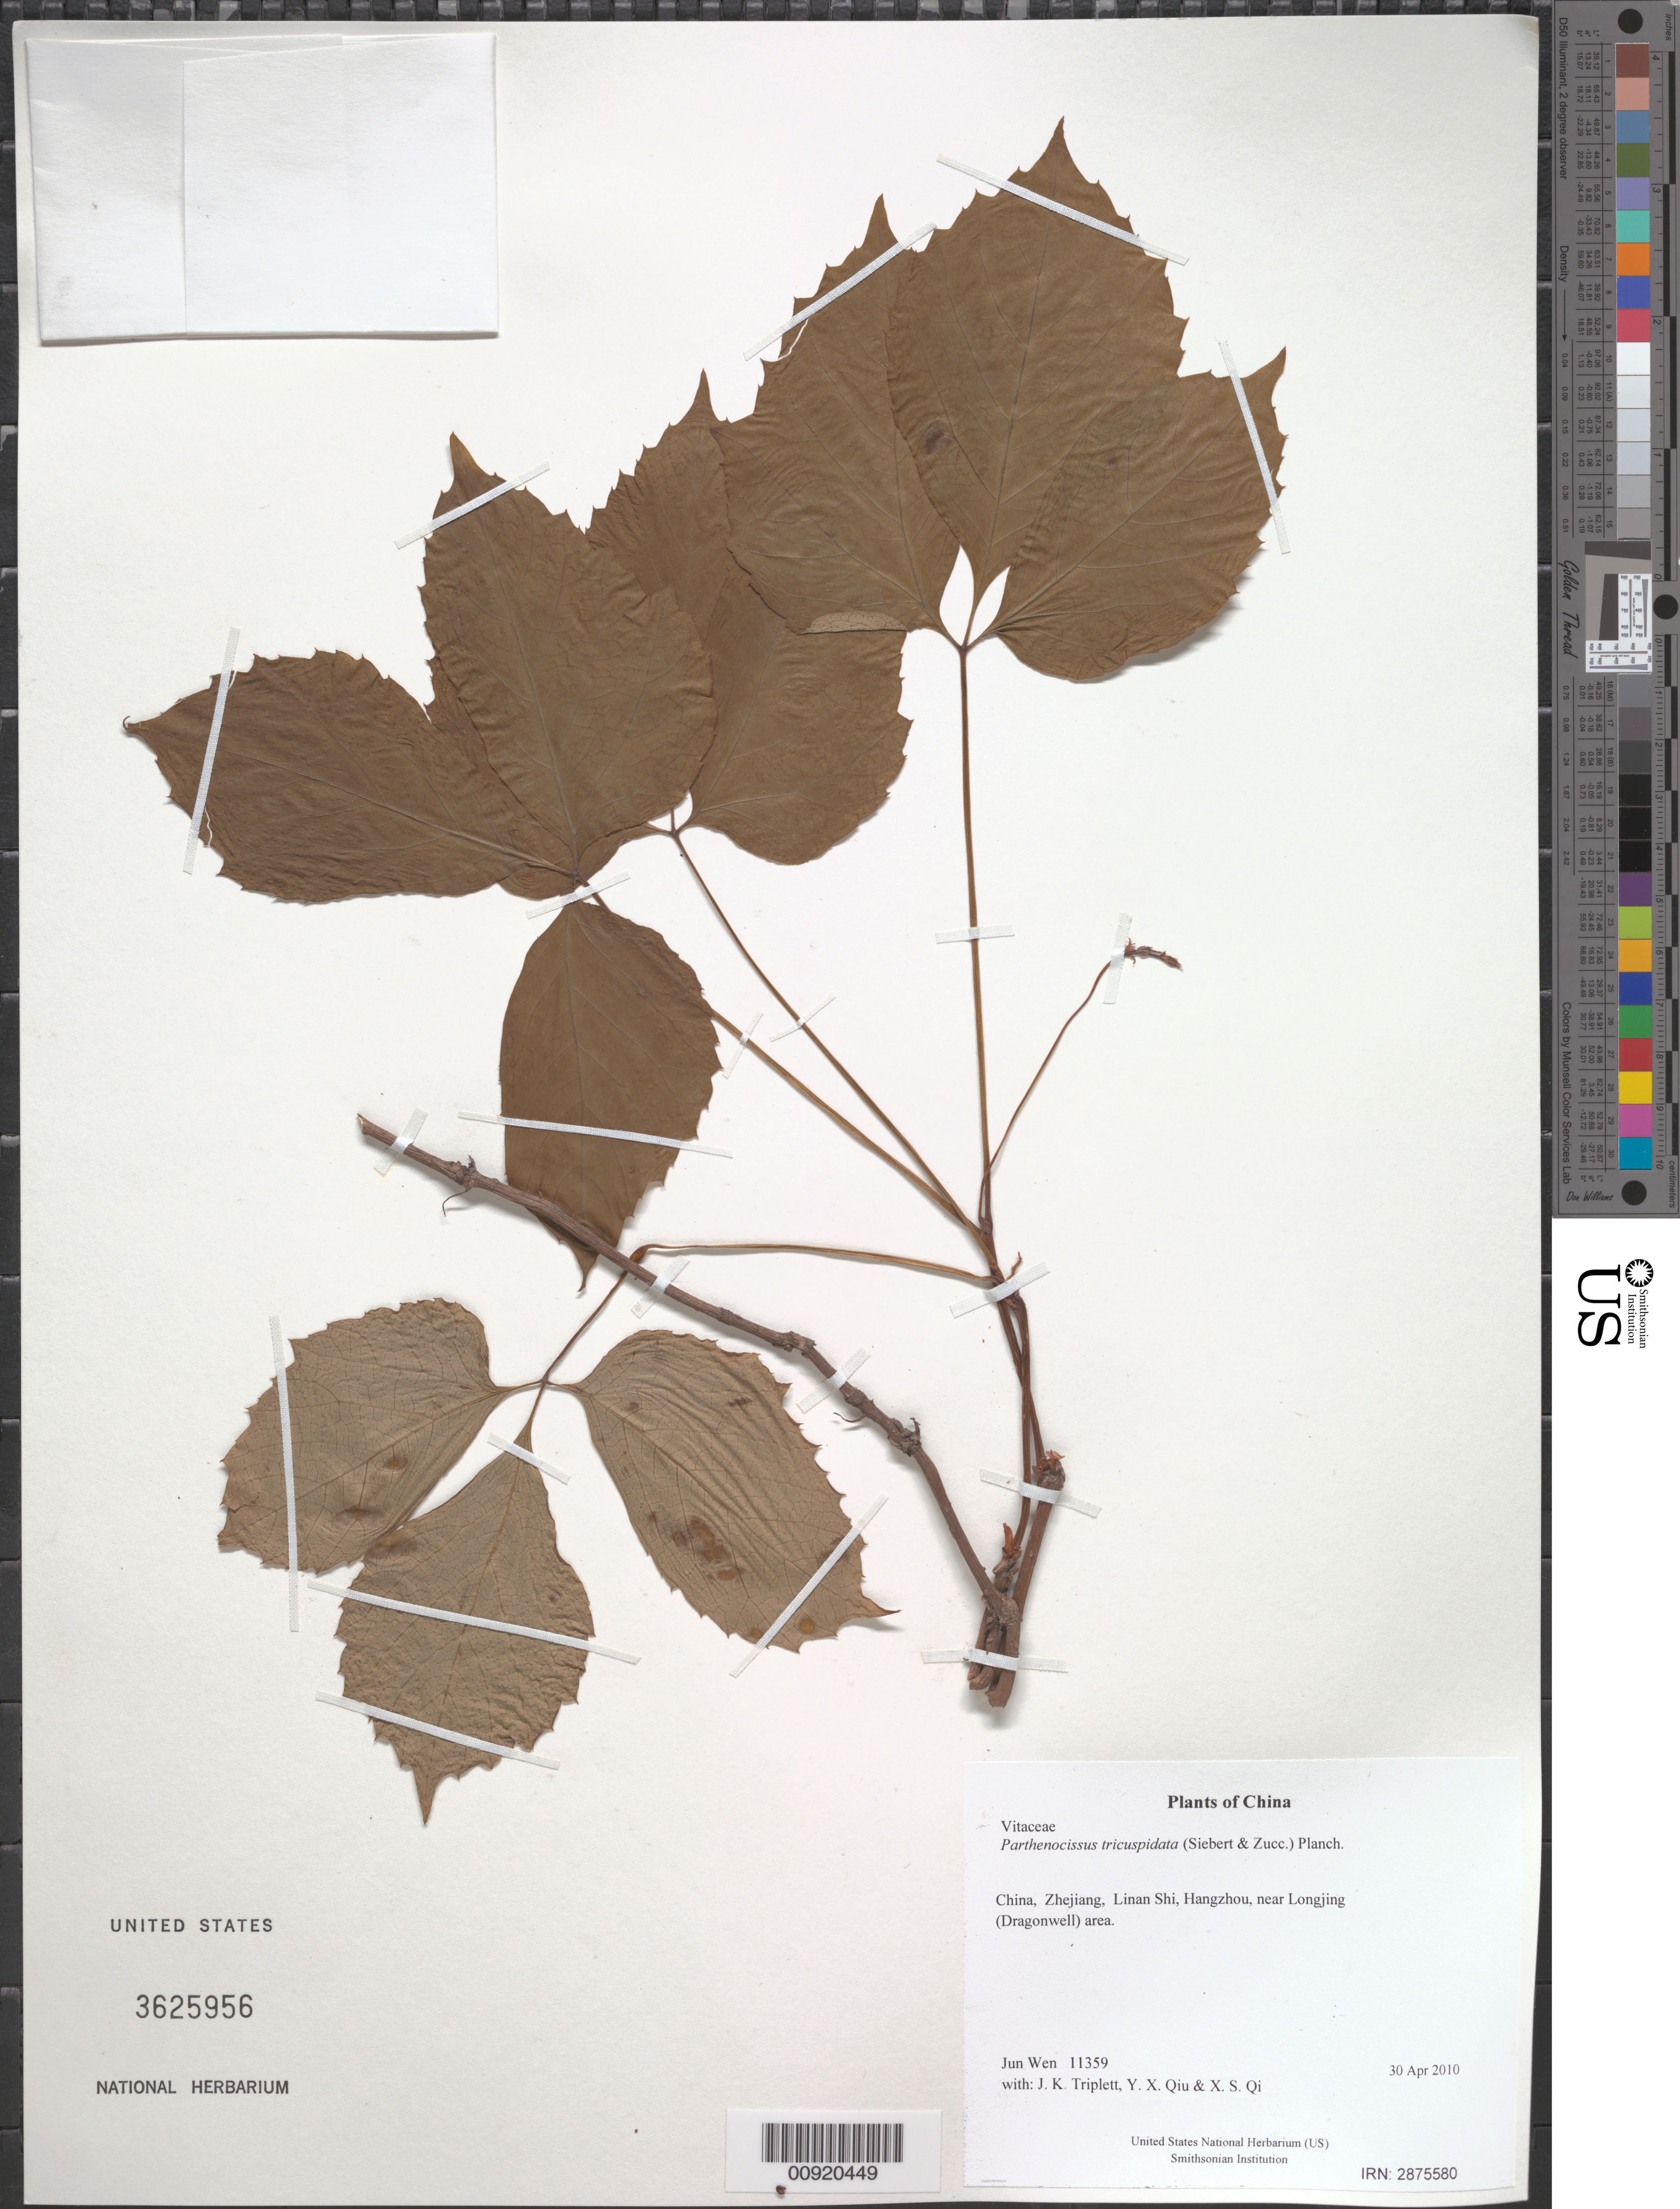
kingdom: Plantae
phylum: Tracheophyta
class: Magnoliopsida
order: Vitales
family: Vitaceae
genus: Parthenocissus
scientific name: Parthenocissus tricuspidata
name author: (Siebold & Zucc.) Planch.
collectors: J. Wen, J. K. Triplett, Y. X. Qiu & X. S. Qi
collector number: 11359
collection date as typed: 30 Apr 2010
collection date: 2010-04-30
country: China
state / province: Zhejiang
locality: Linan Shi, Hangzhou, near Longjing (Dragonwell) area.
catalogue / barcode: US 3625956